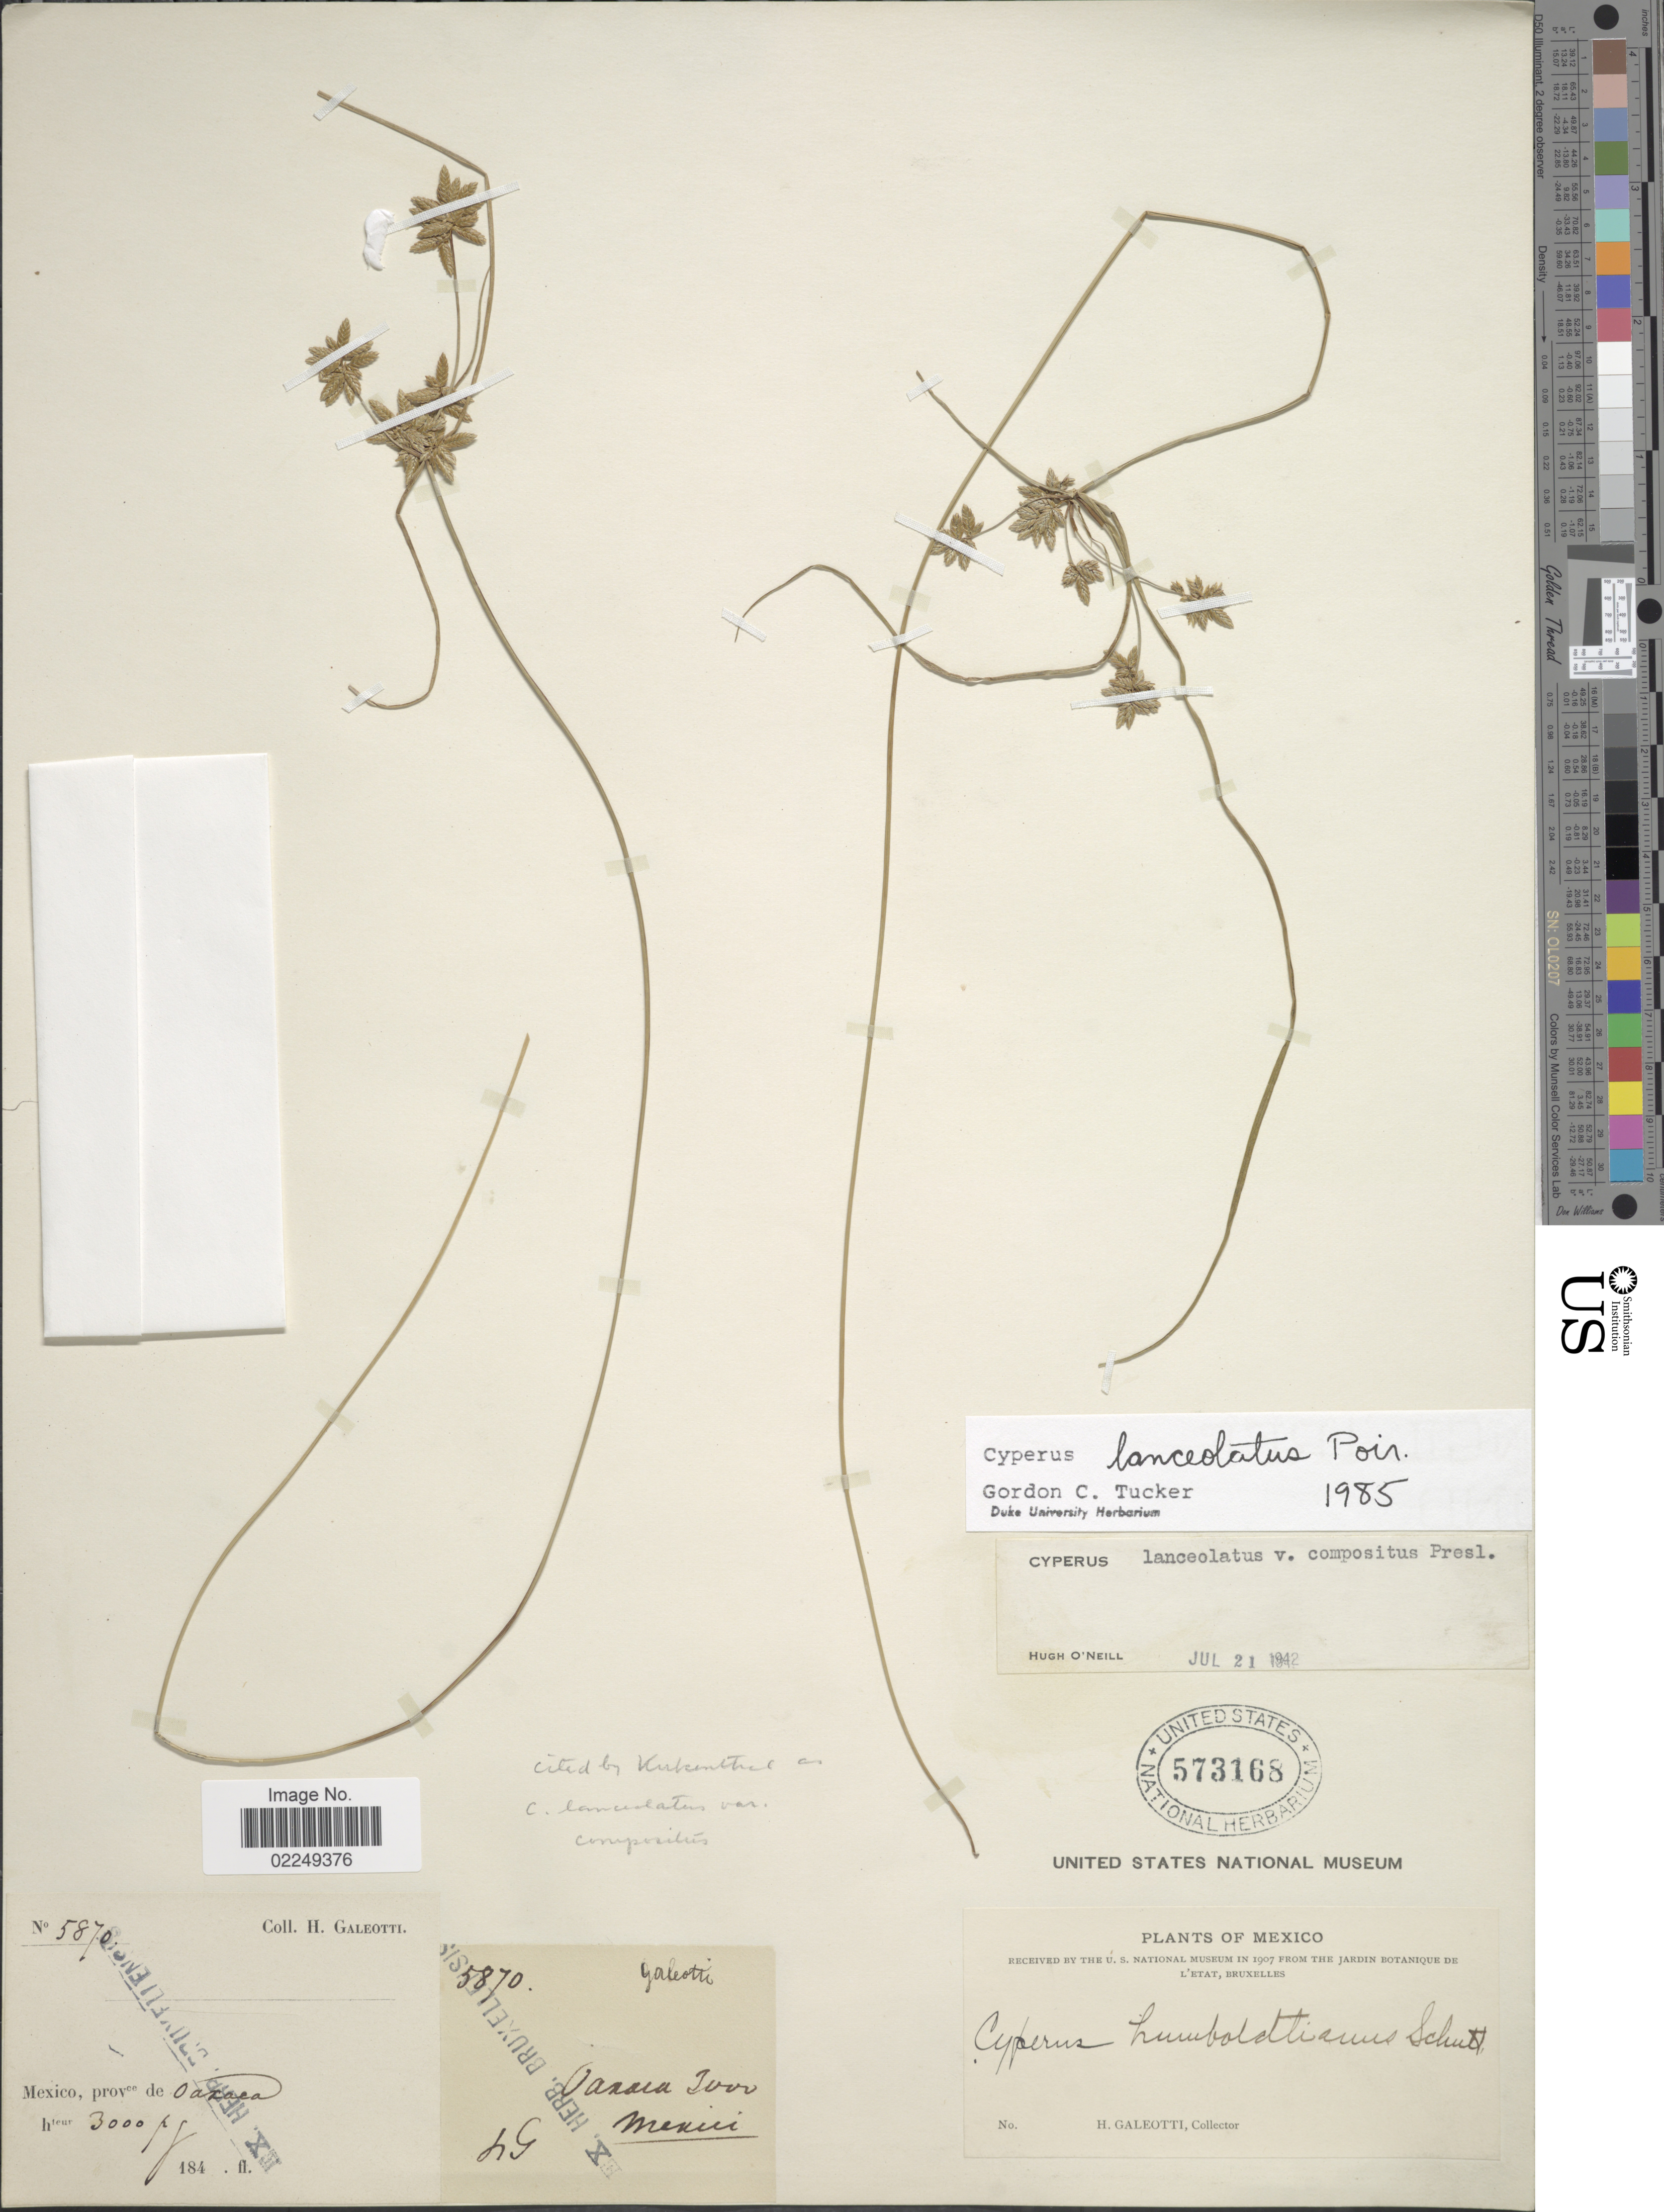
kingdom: Plantae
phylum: Tracheophyta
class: Liliopsida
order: Poales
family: Cyperaceae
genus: Cyperus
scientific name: Cyperus lanceolatus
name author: Poir.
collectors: H. G. Galeotti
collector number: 5870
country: Mexico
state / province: Oaxaca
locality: Prov. de Oaxaca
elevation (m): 914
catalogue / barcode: US 573168